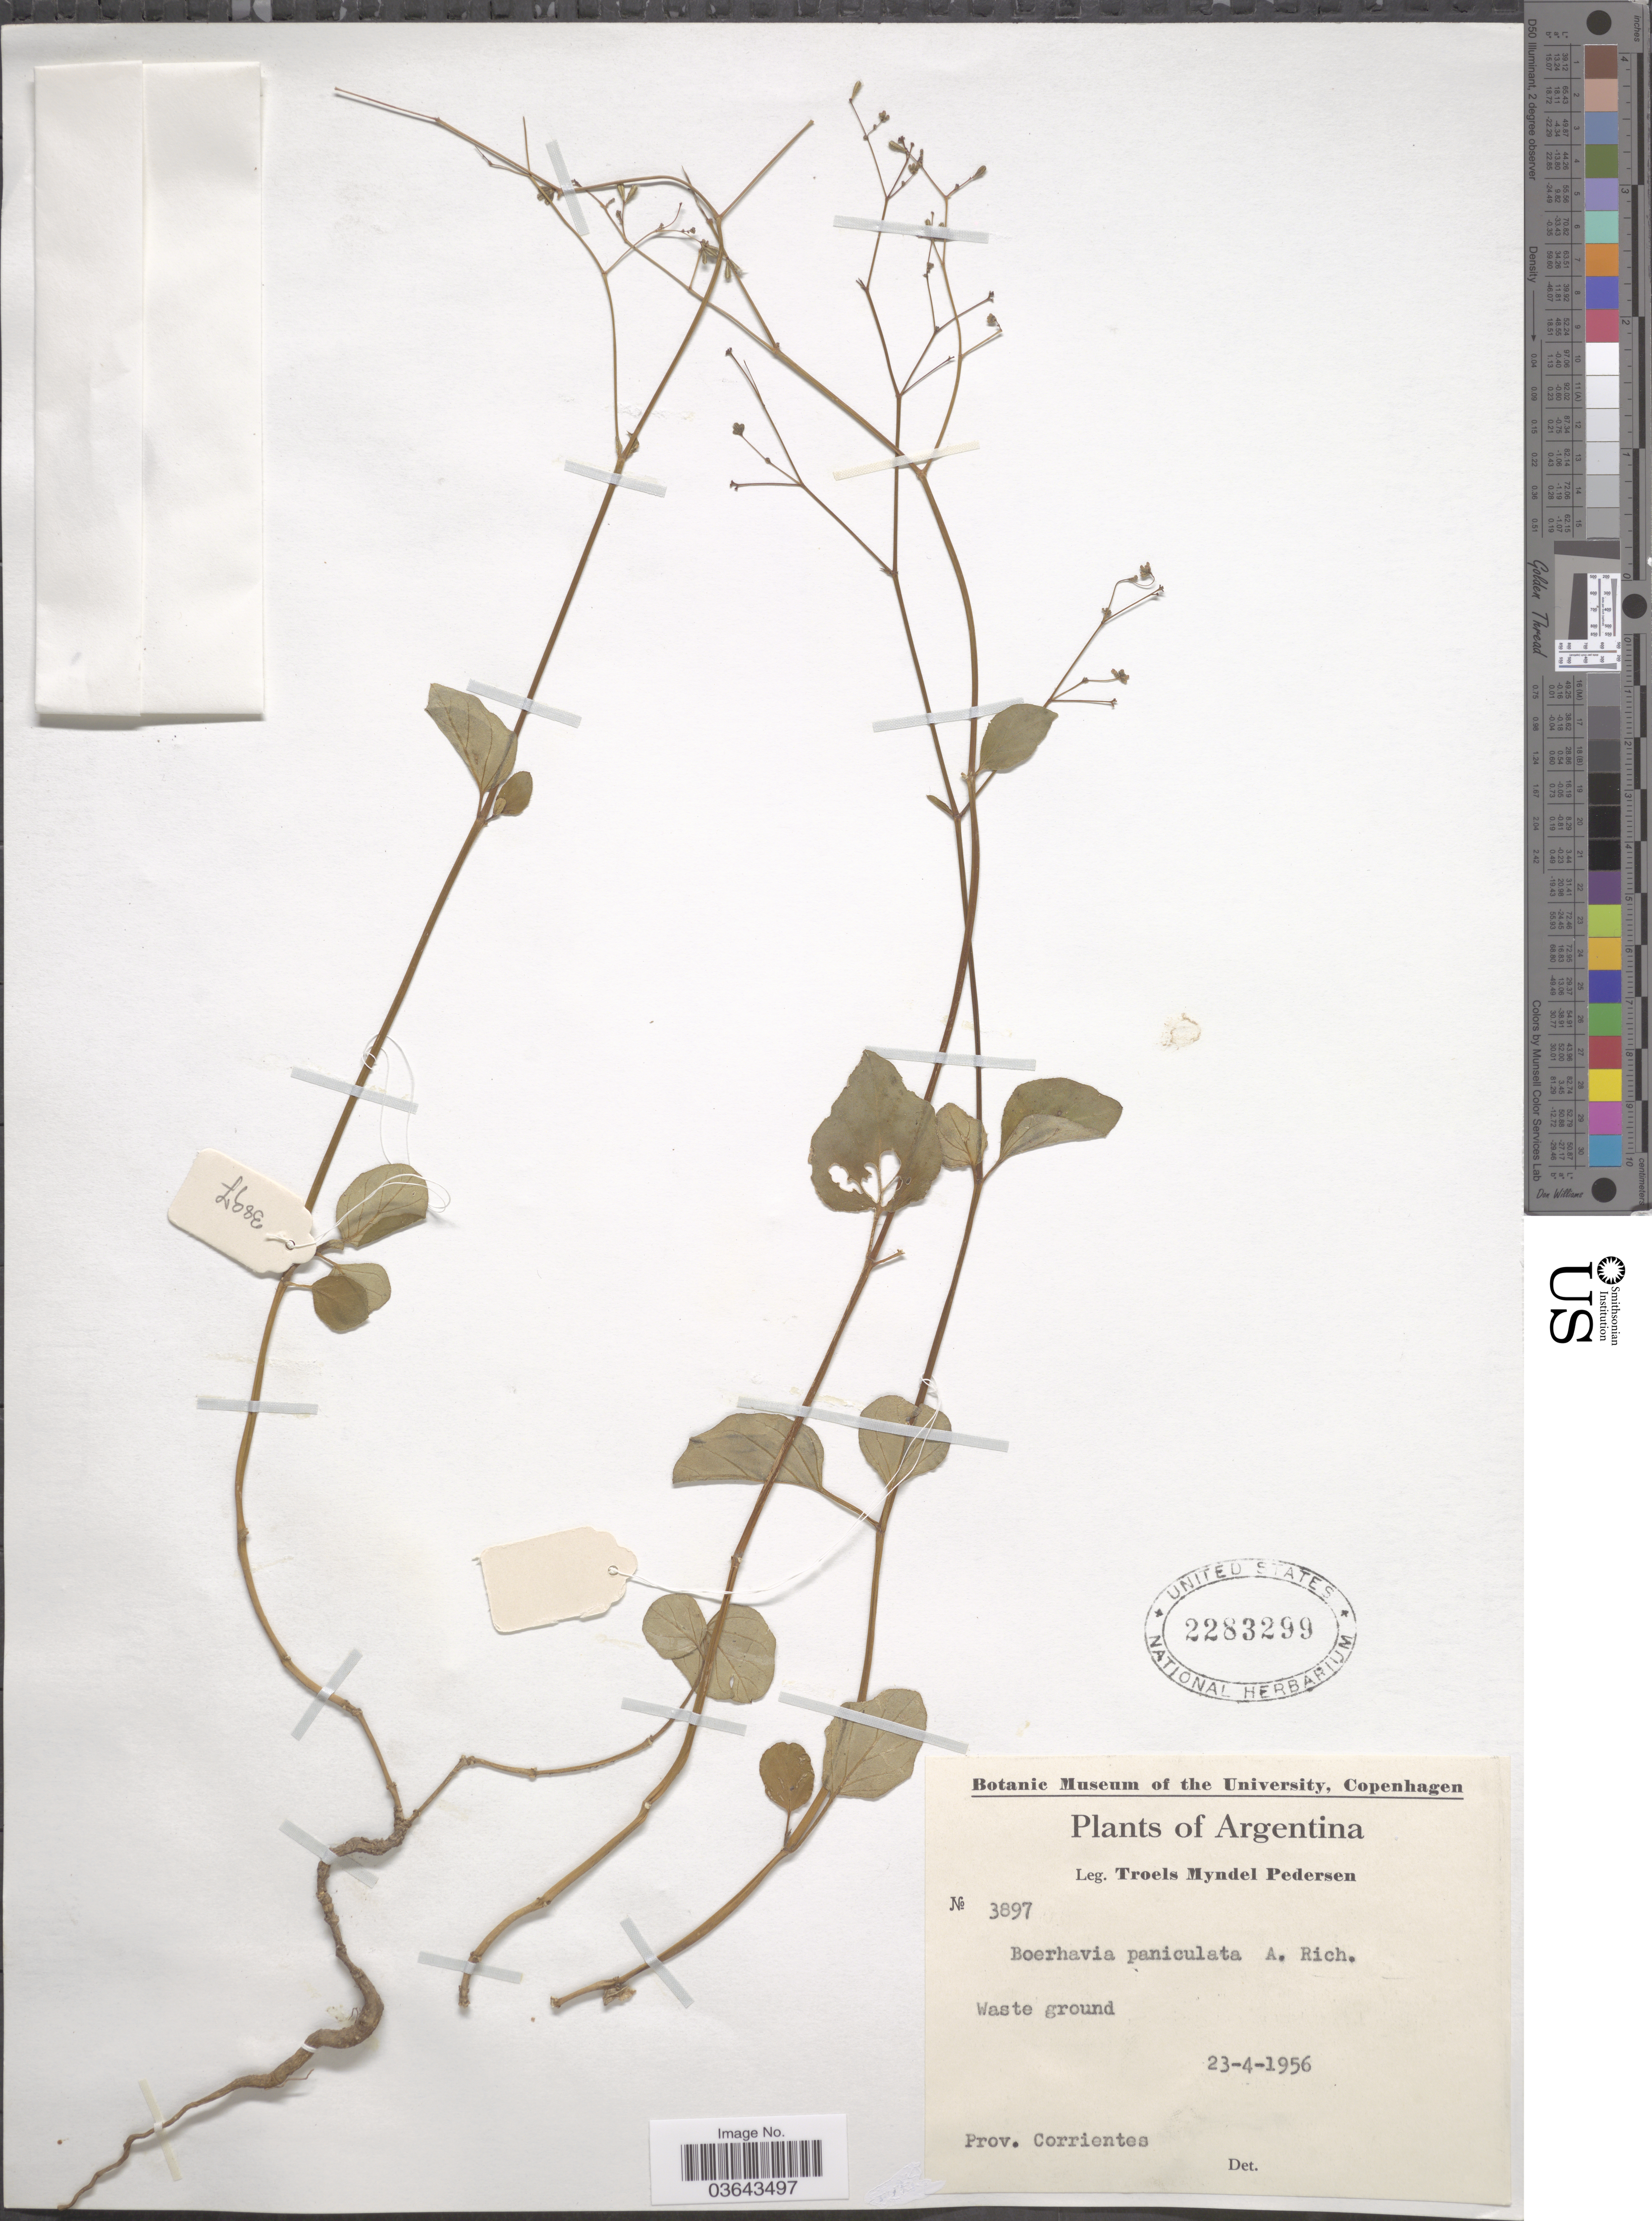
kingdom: Plantae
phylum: Tracheophyta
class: Magnoliopsida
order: Caryophyllales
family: Nyctaginaceae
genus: Boerhavia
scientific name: Boerhavia paniculata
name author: Rich.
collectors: T. Pederson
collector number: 3897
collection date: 1956-04-23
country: Argentina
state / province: Corrientes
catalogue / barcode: US 2283299